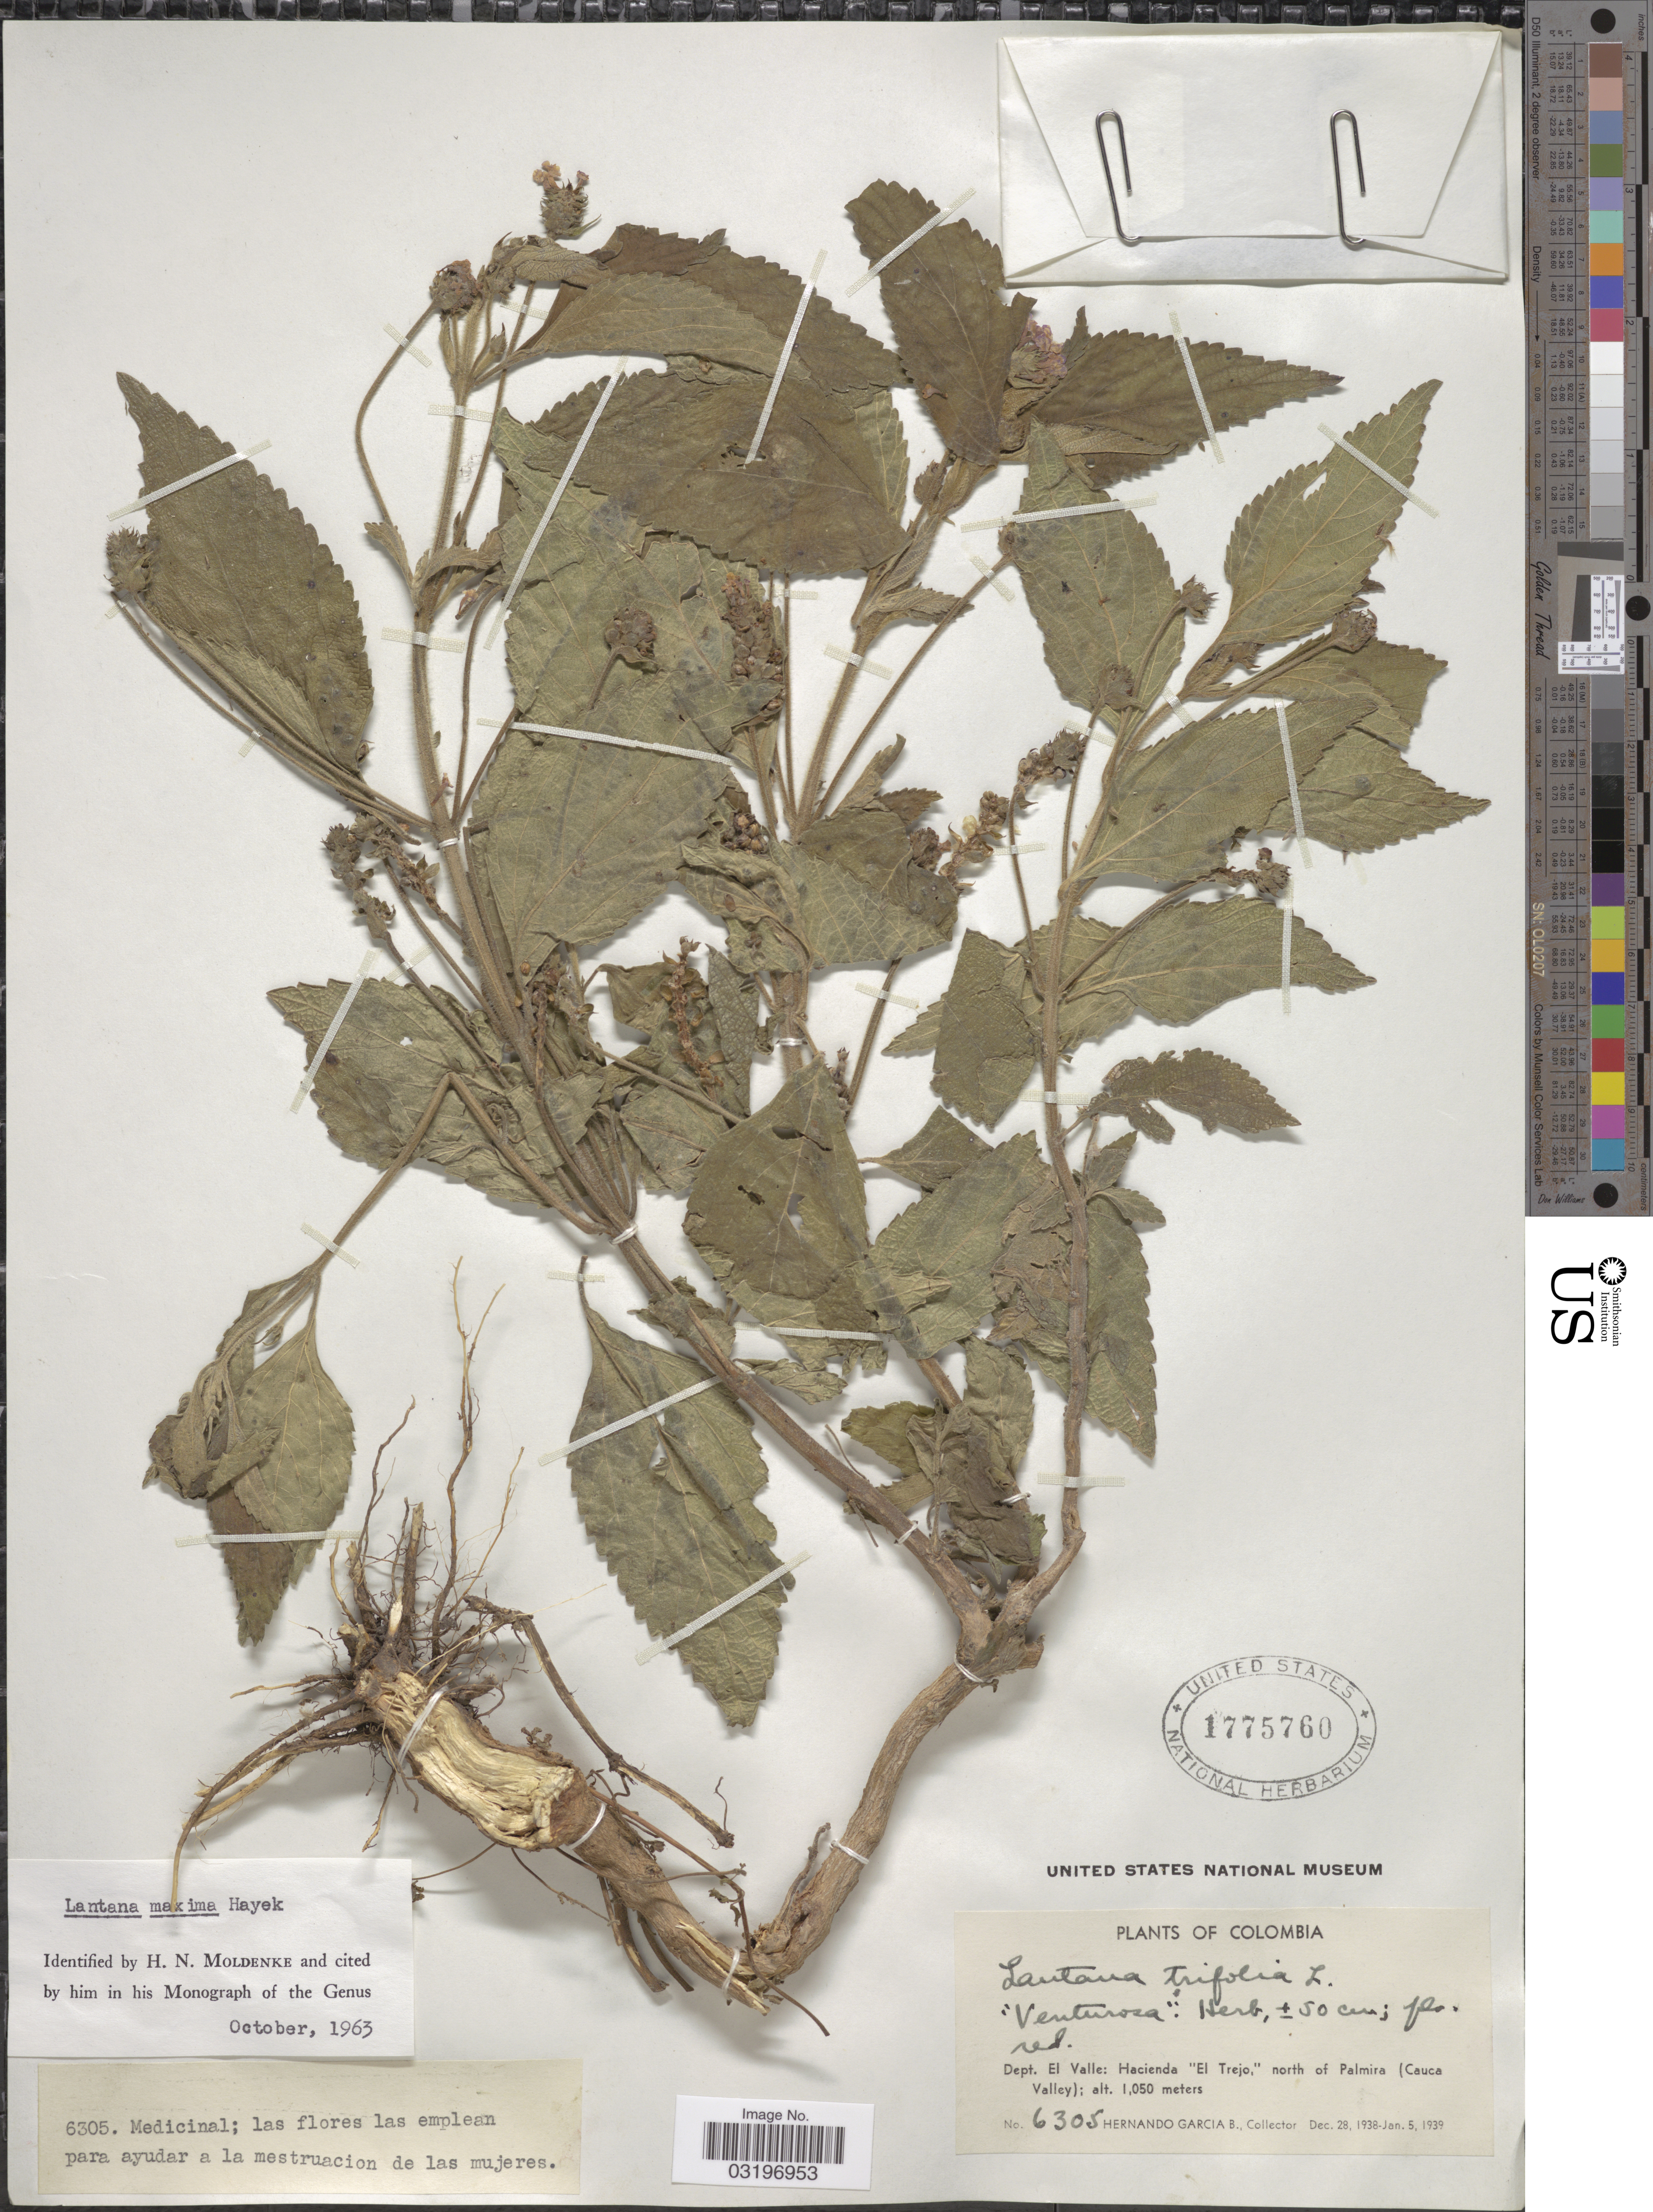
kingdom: Plantae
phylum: Tracheophyta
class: Magnoliopsida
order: Lamiales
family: Verbenaceae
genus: Lantana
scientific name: Lantana maxima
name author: Hayek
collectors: H. García Barriga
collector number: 6305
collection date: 1938-12-28/1939-01-05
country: Colombia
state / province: Valle del Cauca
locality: Dept. El Valle: Hacienda "El Trejo," north of Palmira (Cauca Valley).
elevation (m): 1050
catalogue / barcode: US 1775760